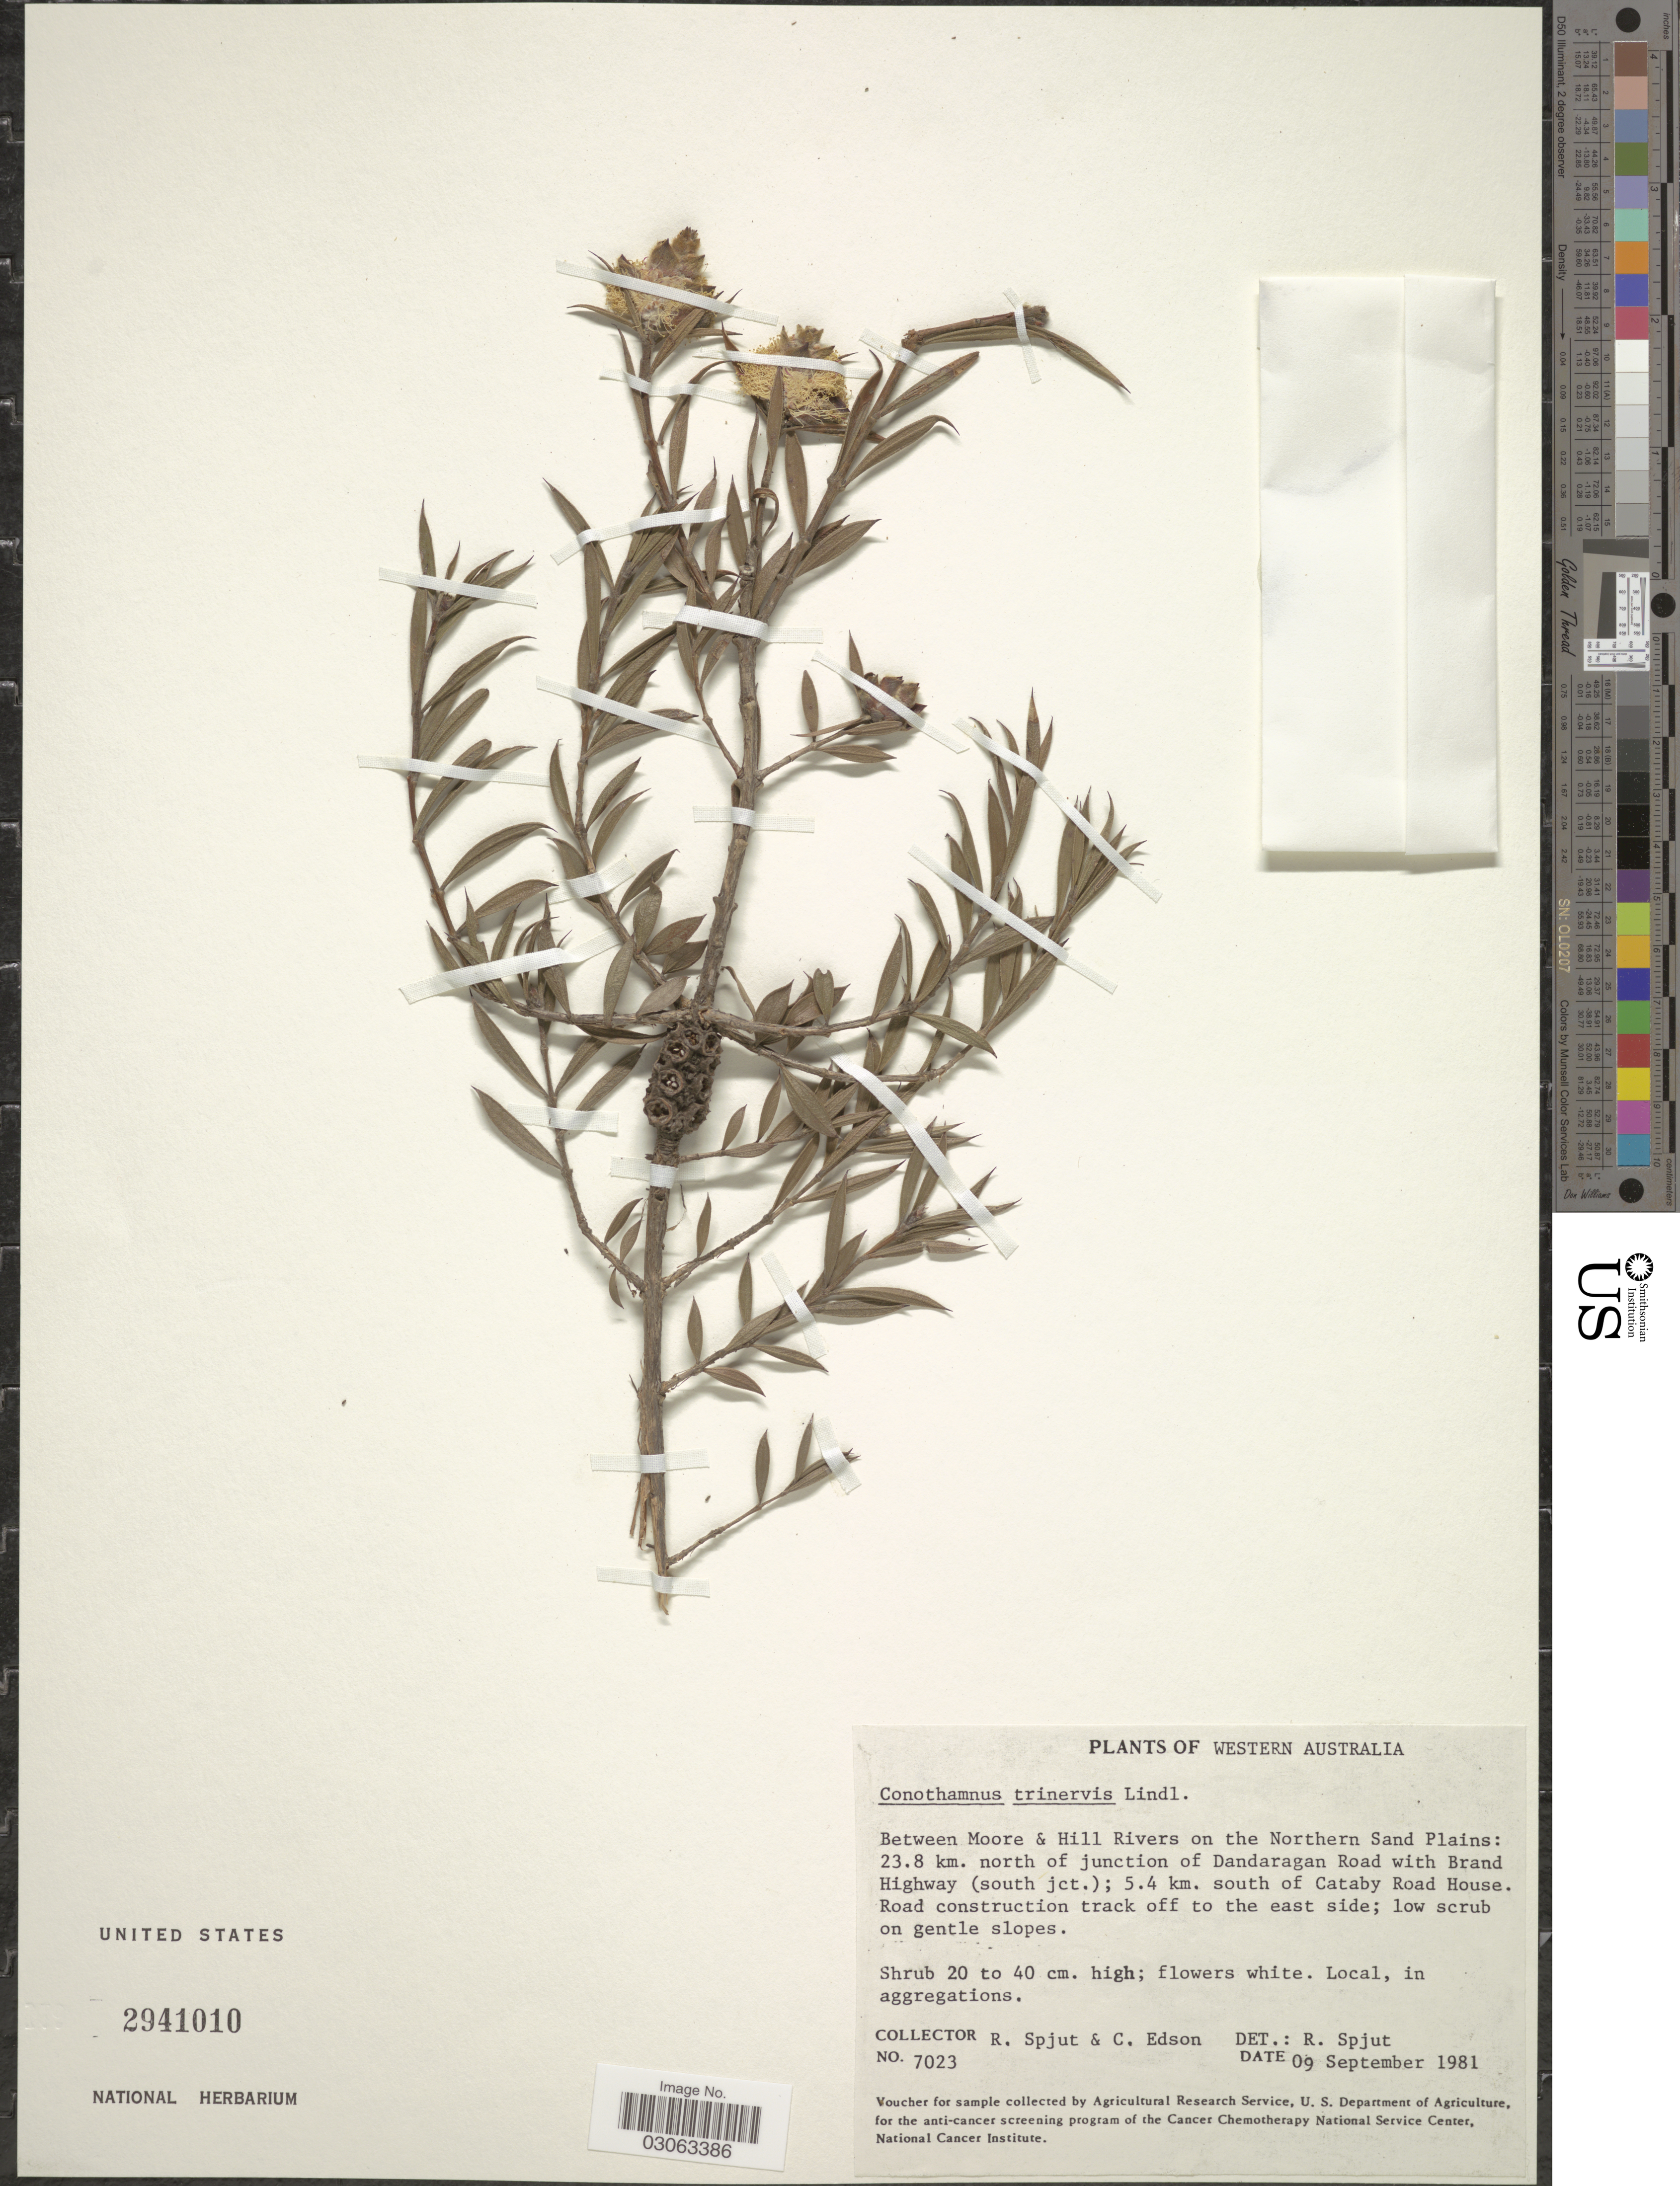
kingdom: Plantae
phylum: Tracheophyta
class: Magnoliopsida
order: Myrtales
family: Myrtaceae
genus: Conothamnus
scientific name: Conothamnus trinervis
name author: Lindl.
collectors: R. Spjut & C. Edson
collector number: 7023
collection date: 1981-09-09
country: Australia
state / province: Western Australia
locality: Between Moore & Hill Rivers on the Northern Sand Plains: 23.8 km. north of junction of Dandaragan Road with Brand Highway (south jct.); 5.4 km. south of Cataby Road House. Road construction track off to the east side.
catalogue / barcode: US 2941010